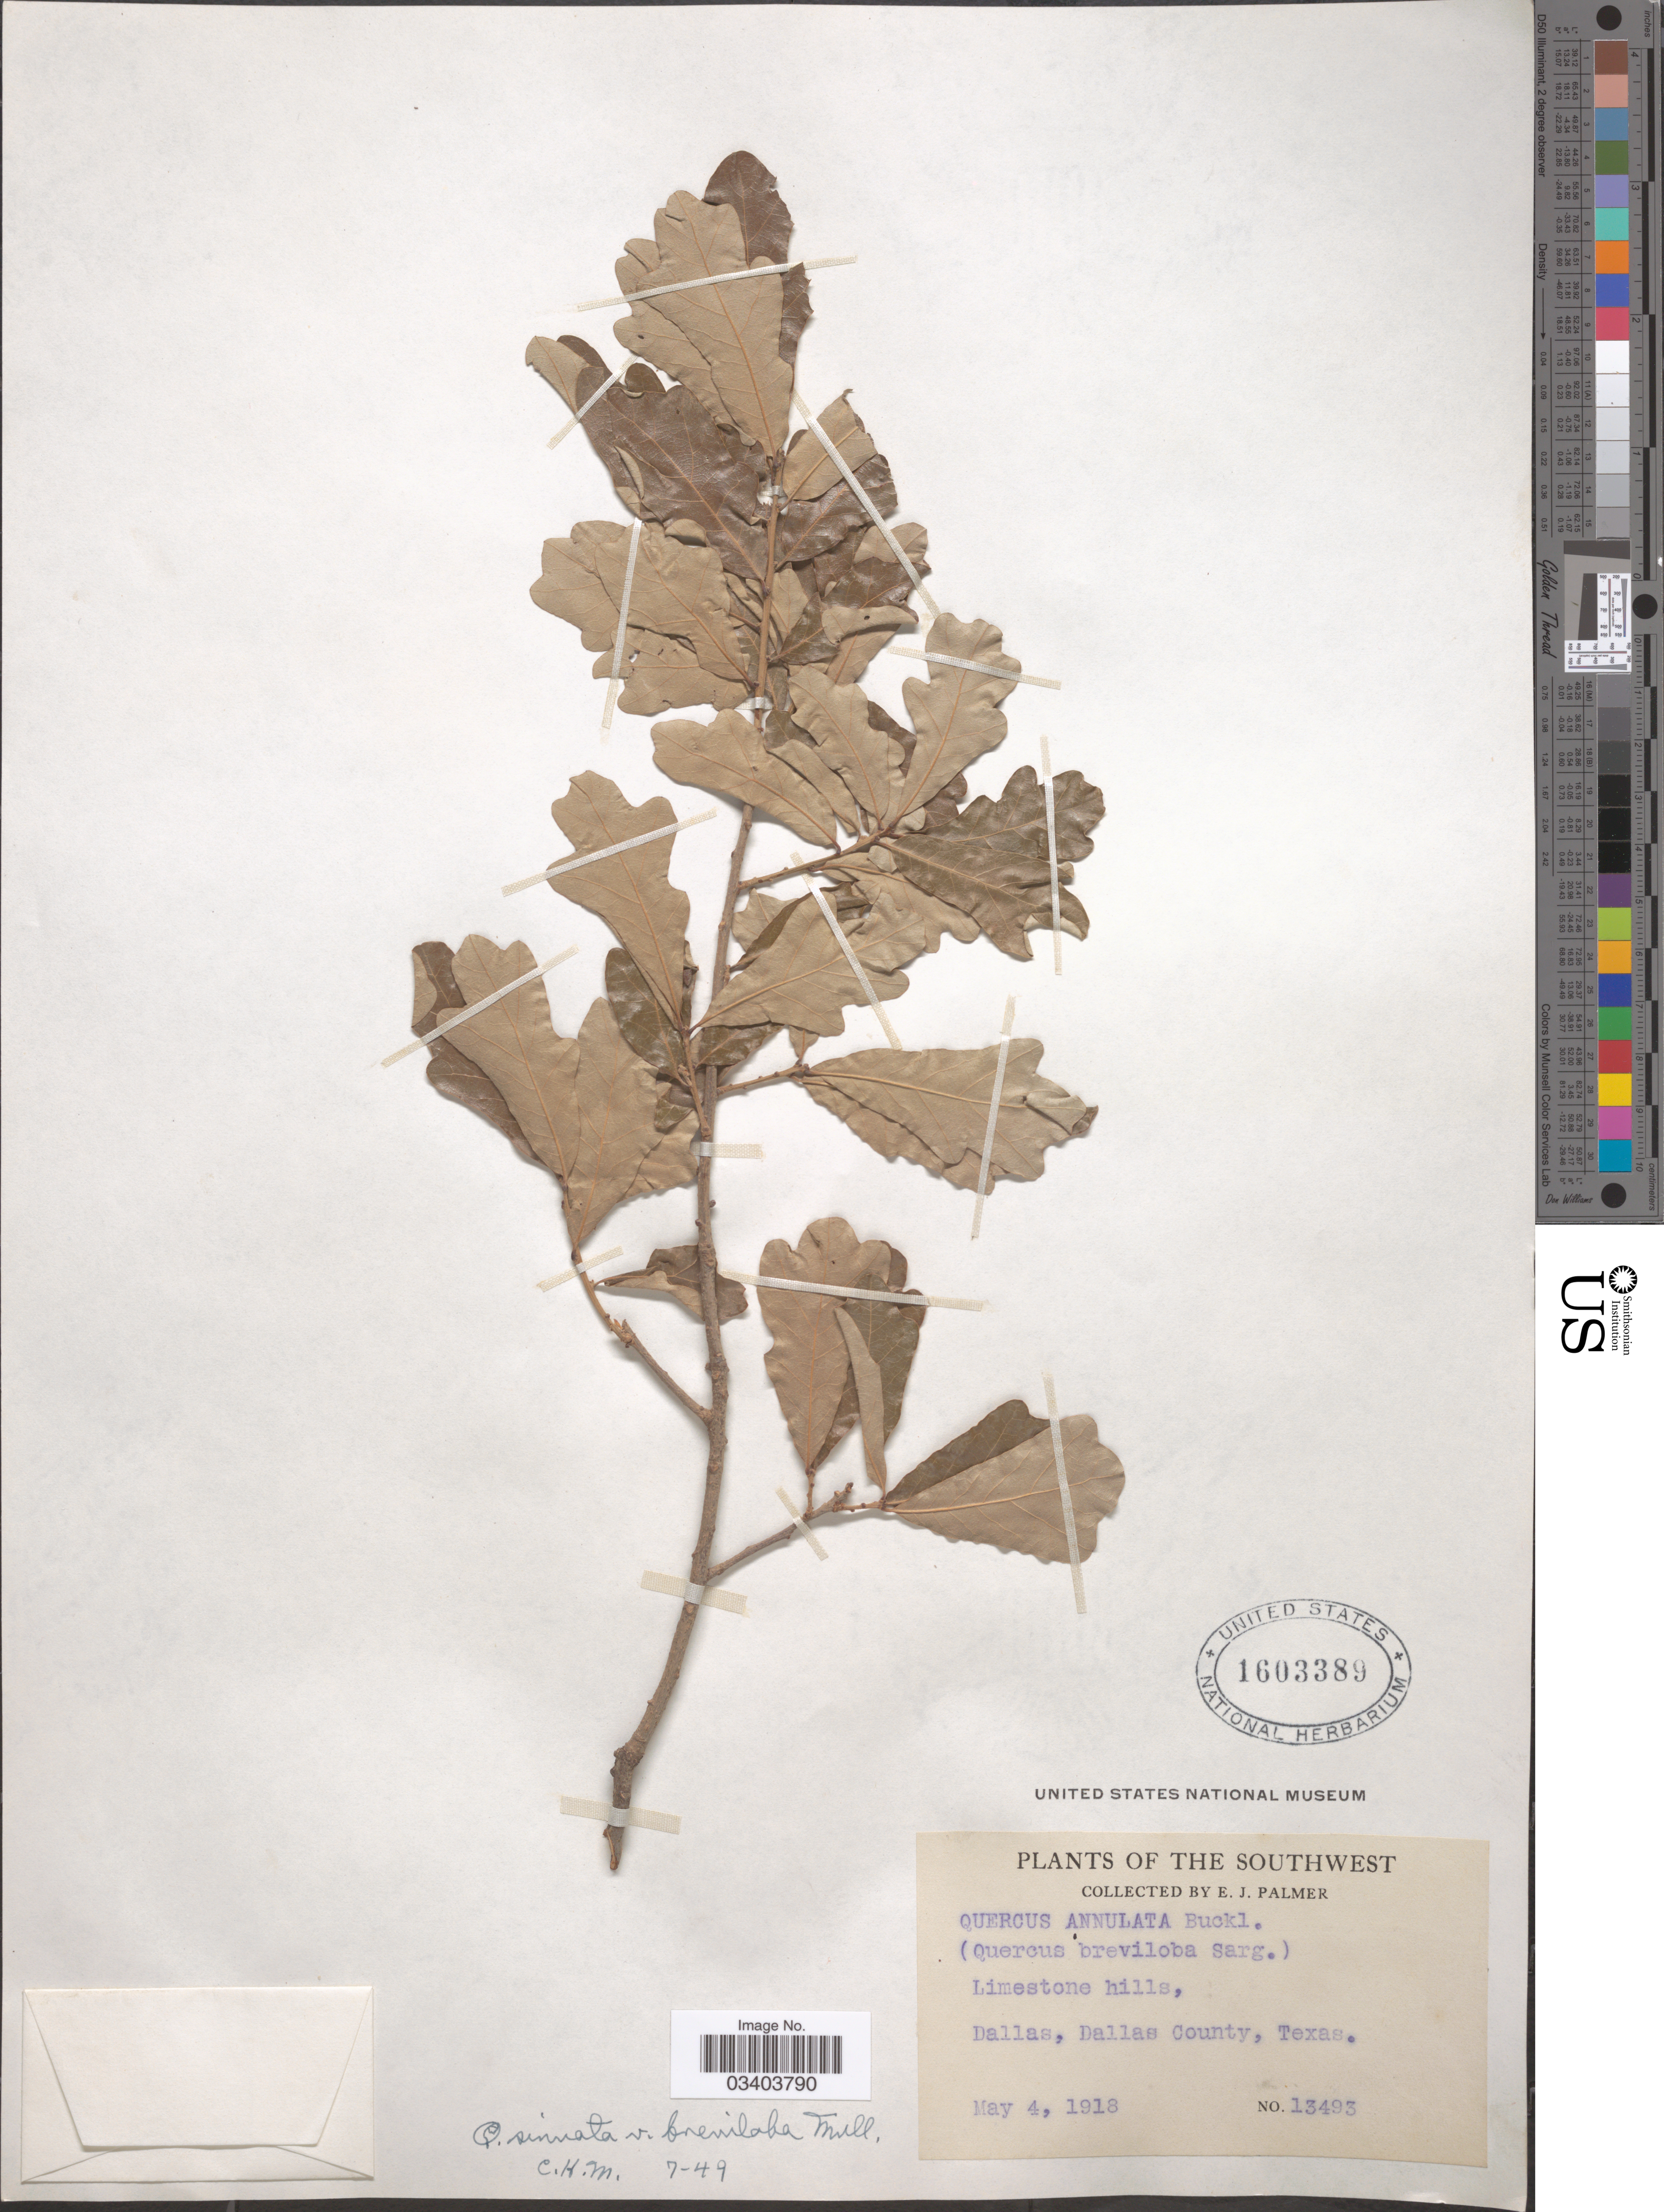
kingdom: Plantae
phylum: Tracheophyta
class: Magnoliopsida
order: Fagales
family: Fagaceae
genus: Quercus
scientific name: Quercus breviloba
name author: (Torr.) Sarg.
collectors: E. J. Palmer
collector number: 13493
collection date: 1918-05-04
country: United States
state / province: Texas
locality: The Southwest. Dallas, Dallas County.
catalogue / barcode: US 1603389